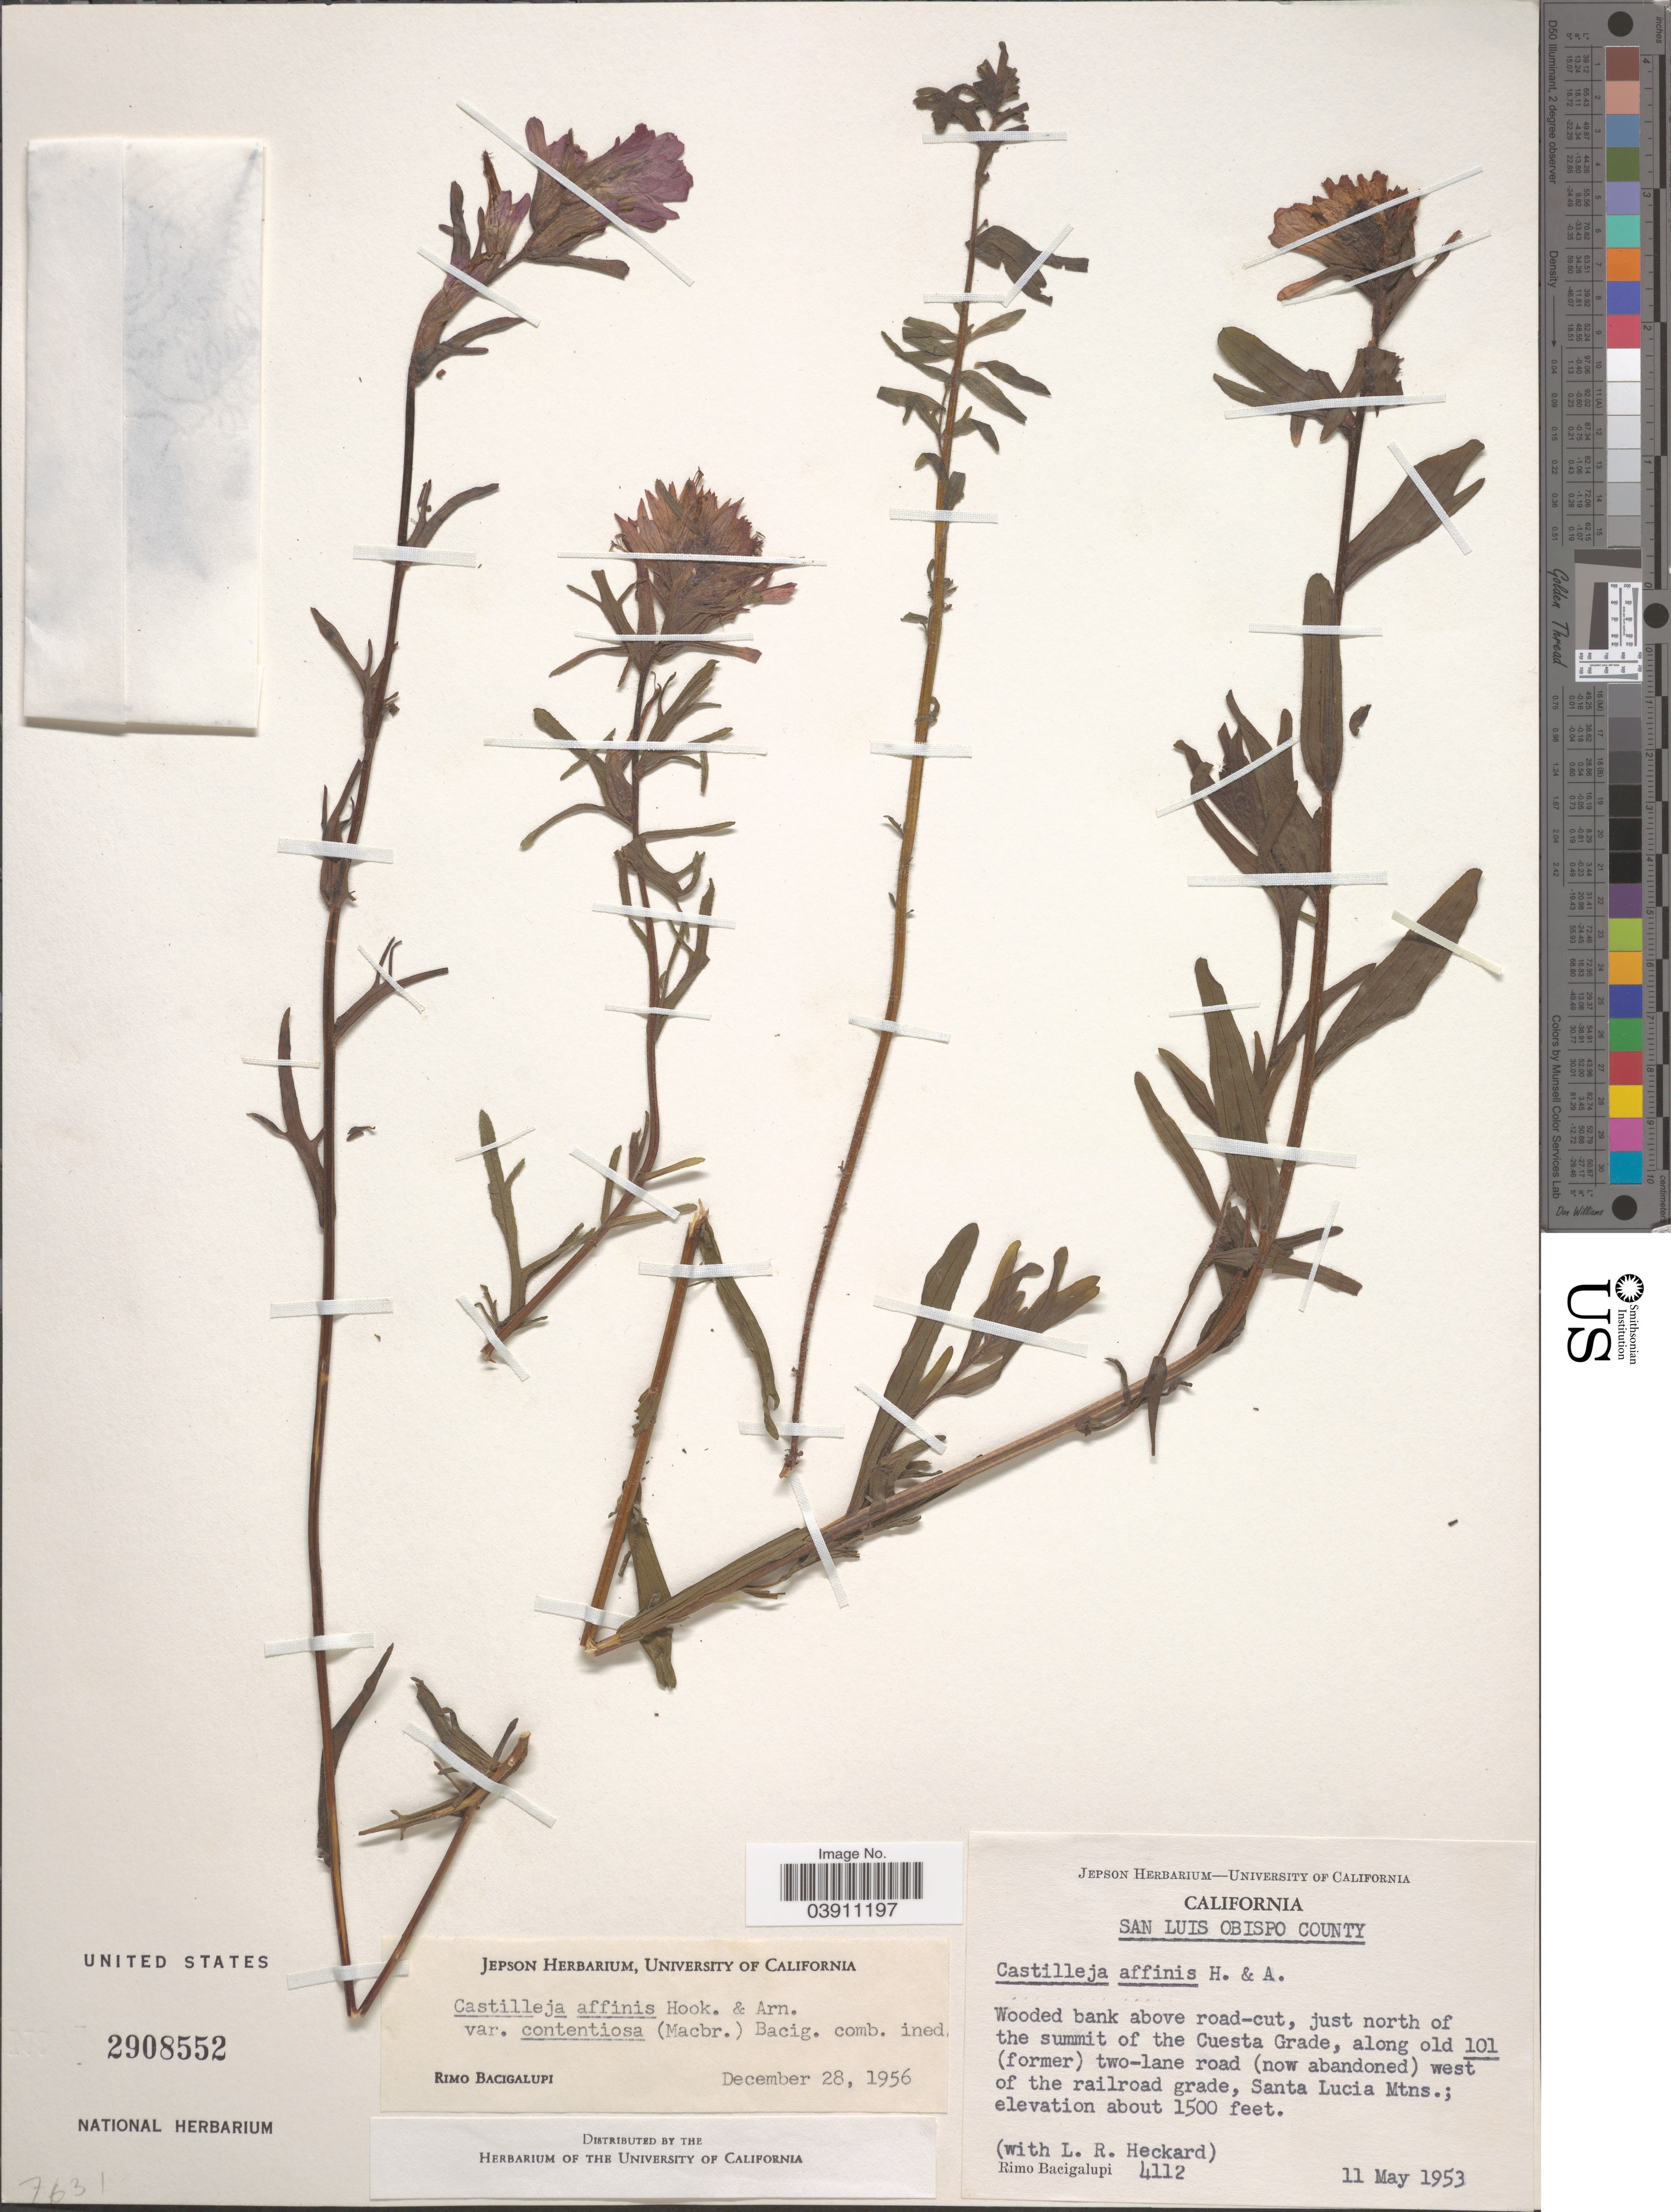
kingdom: Plantae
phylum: Tracheophyta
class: Magnoliopsida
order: Lamiales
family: Orobanchaceae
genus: Castilleja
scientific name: Castilleja affinis subsp. neglecta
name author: (Zeile) T.I. Chuang & Heckard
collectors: R. Bacigalupi & L. R. Heckard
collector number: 4112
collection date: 1953-05-11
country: United States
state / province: California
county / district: San Luis Obispo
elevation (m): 457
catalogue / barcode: US 2908552